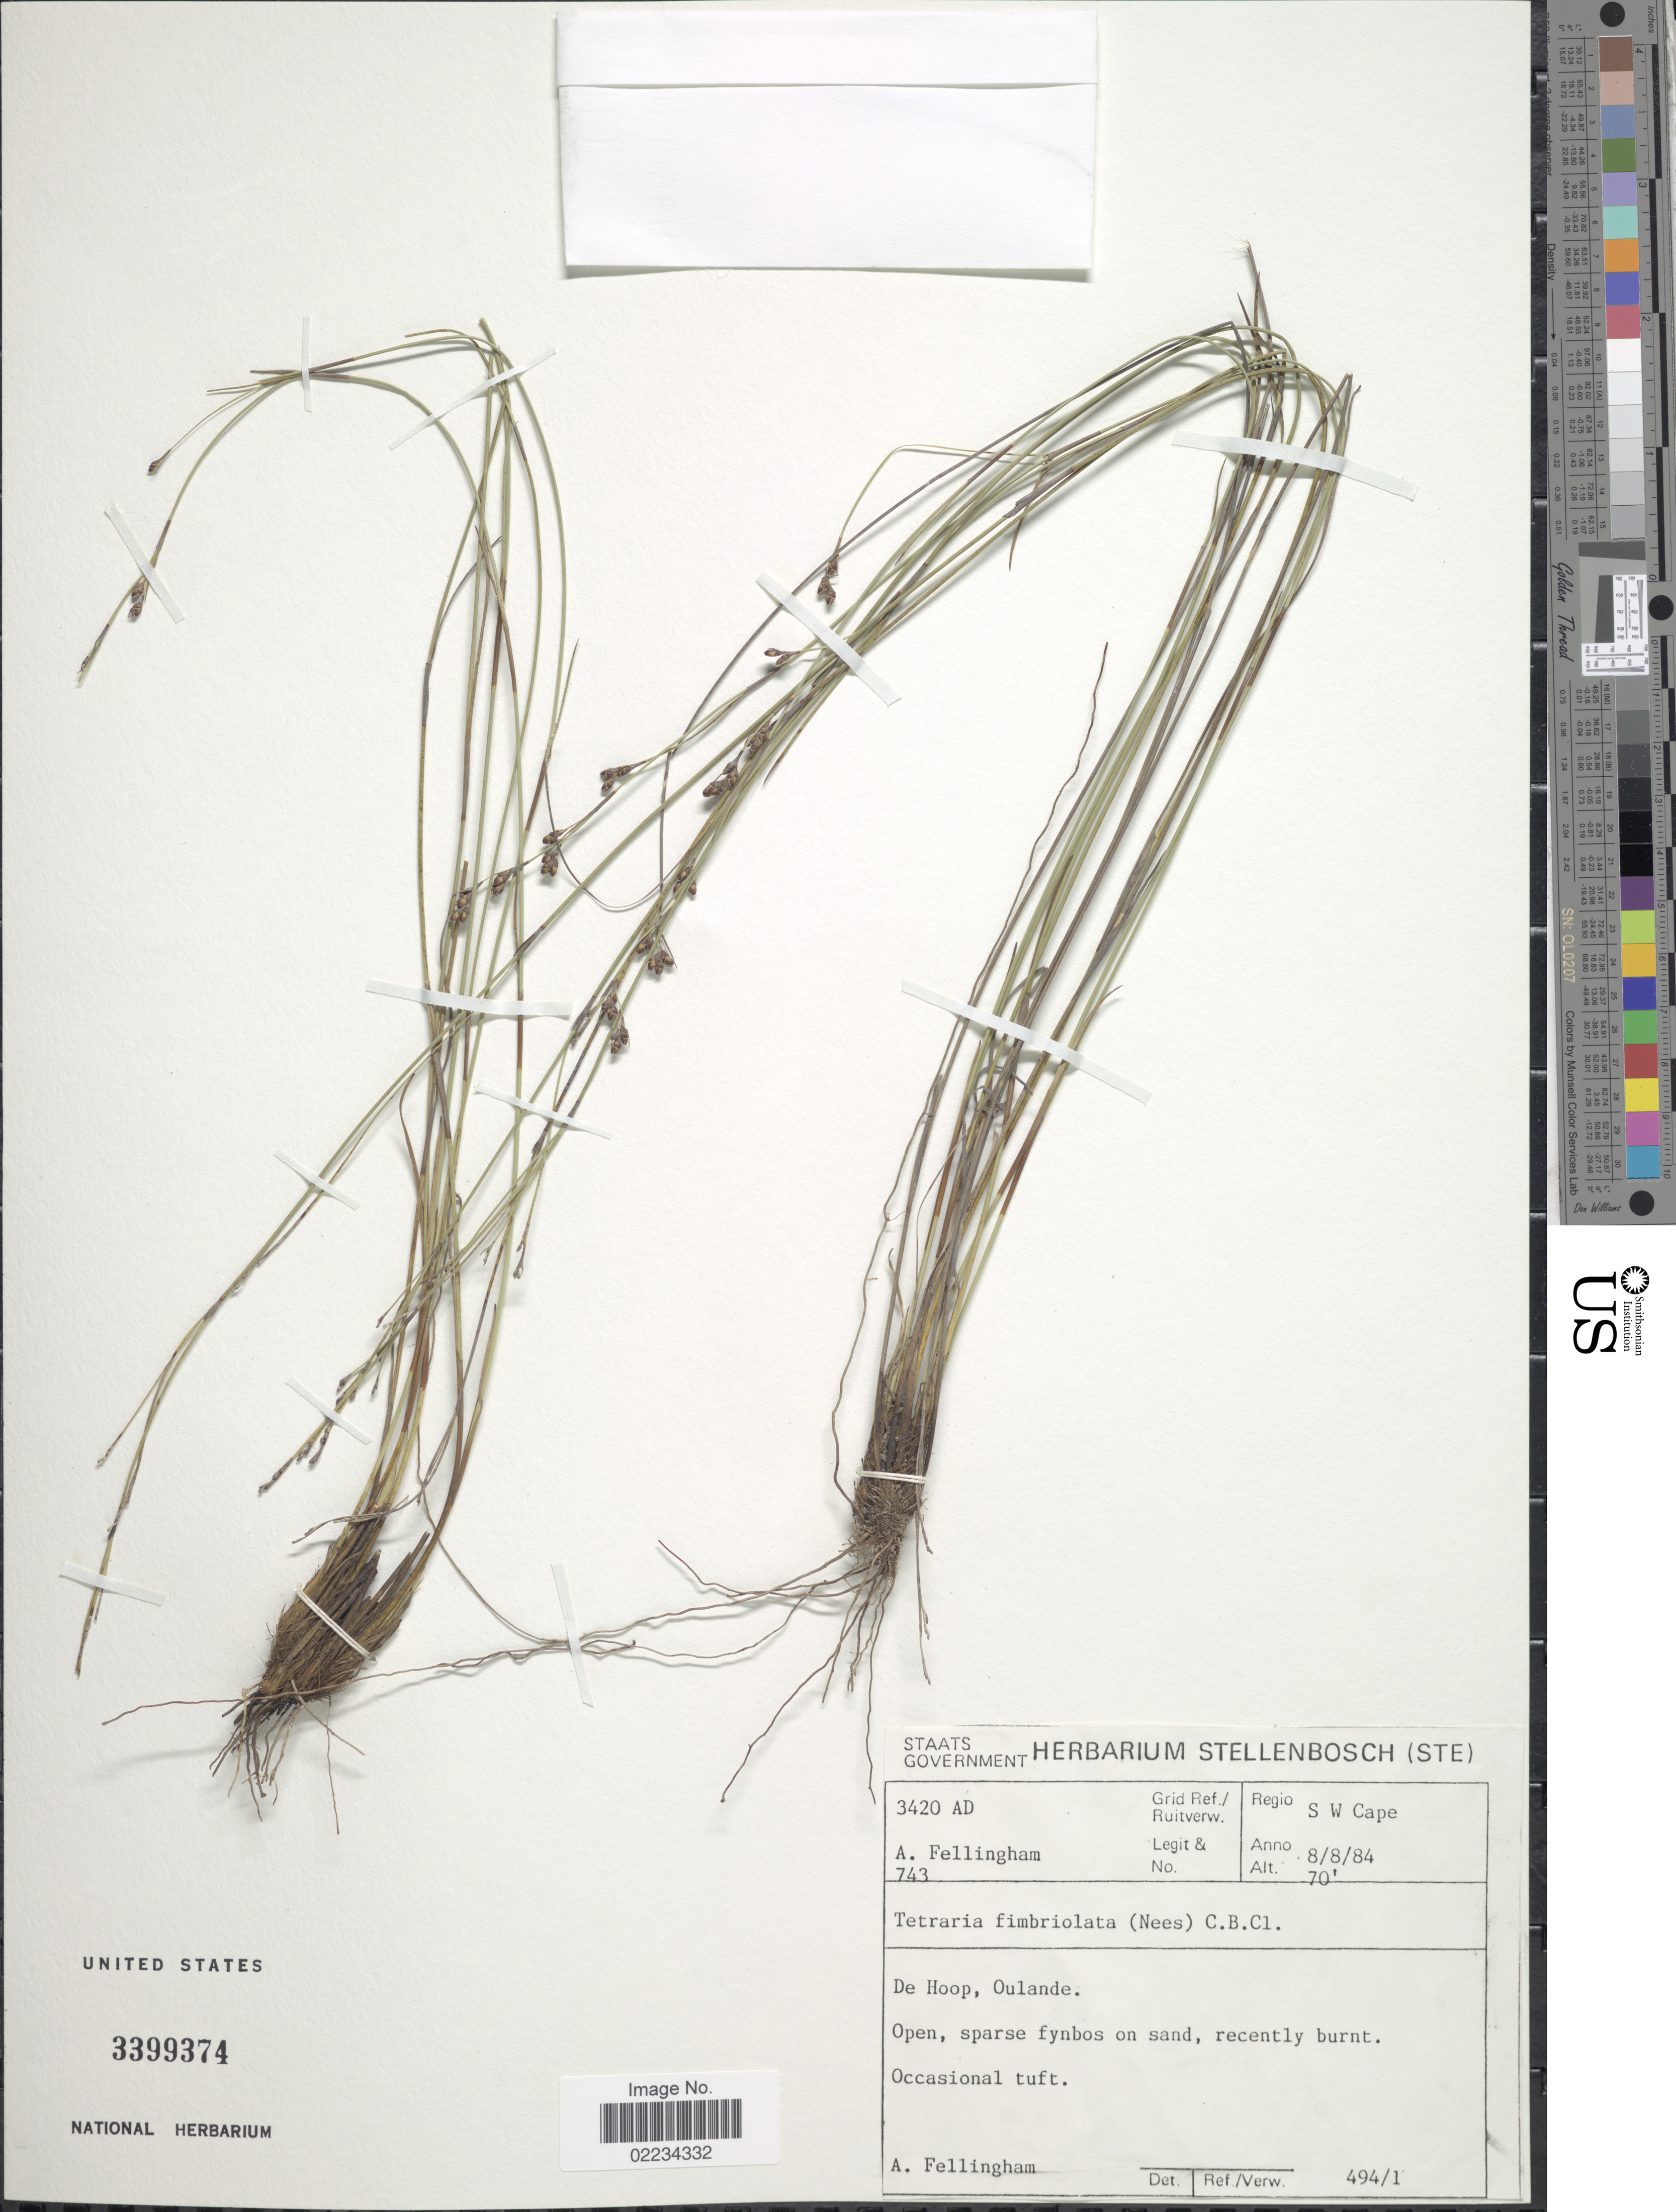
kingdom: Plantae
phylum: Tracheophyta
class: Liliopsida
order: Poales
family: Cyperaceae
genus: Tetraria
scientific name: Tetraria fimbriolata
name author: (Nees) C.B. Clarke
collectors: A. Fellingham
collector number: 743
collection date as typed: Transcribed d/m/y: 8/8/84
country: South Africa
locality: Regio S W Cape, De Hoop, Oulande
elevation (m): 21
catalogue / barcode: US 3399374